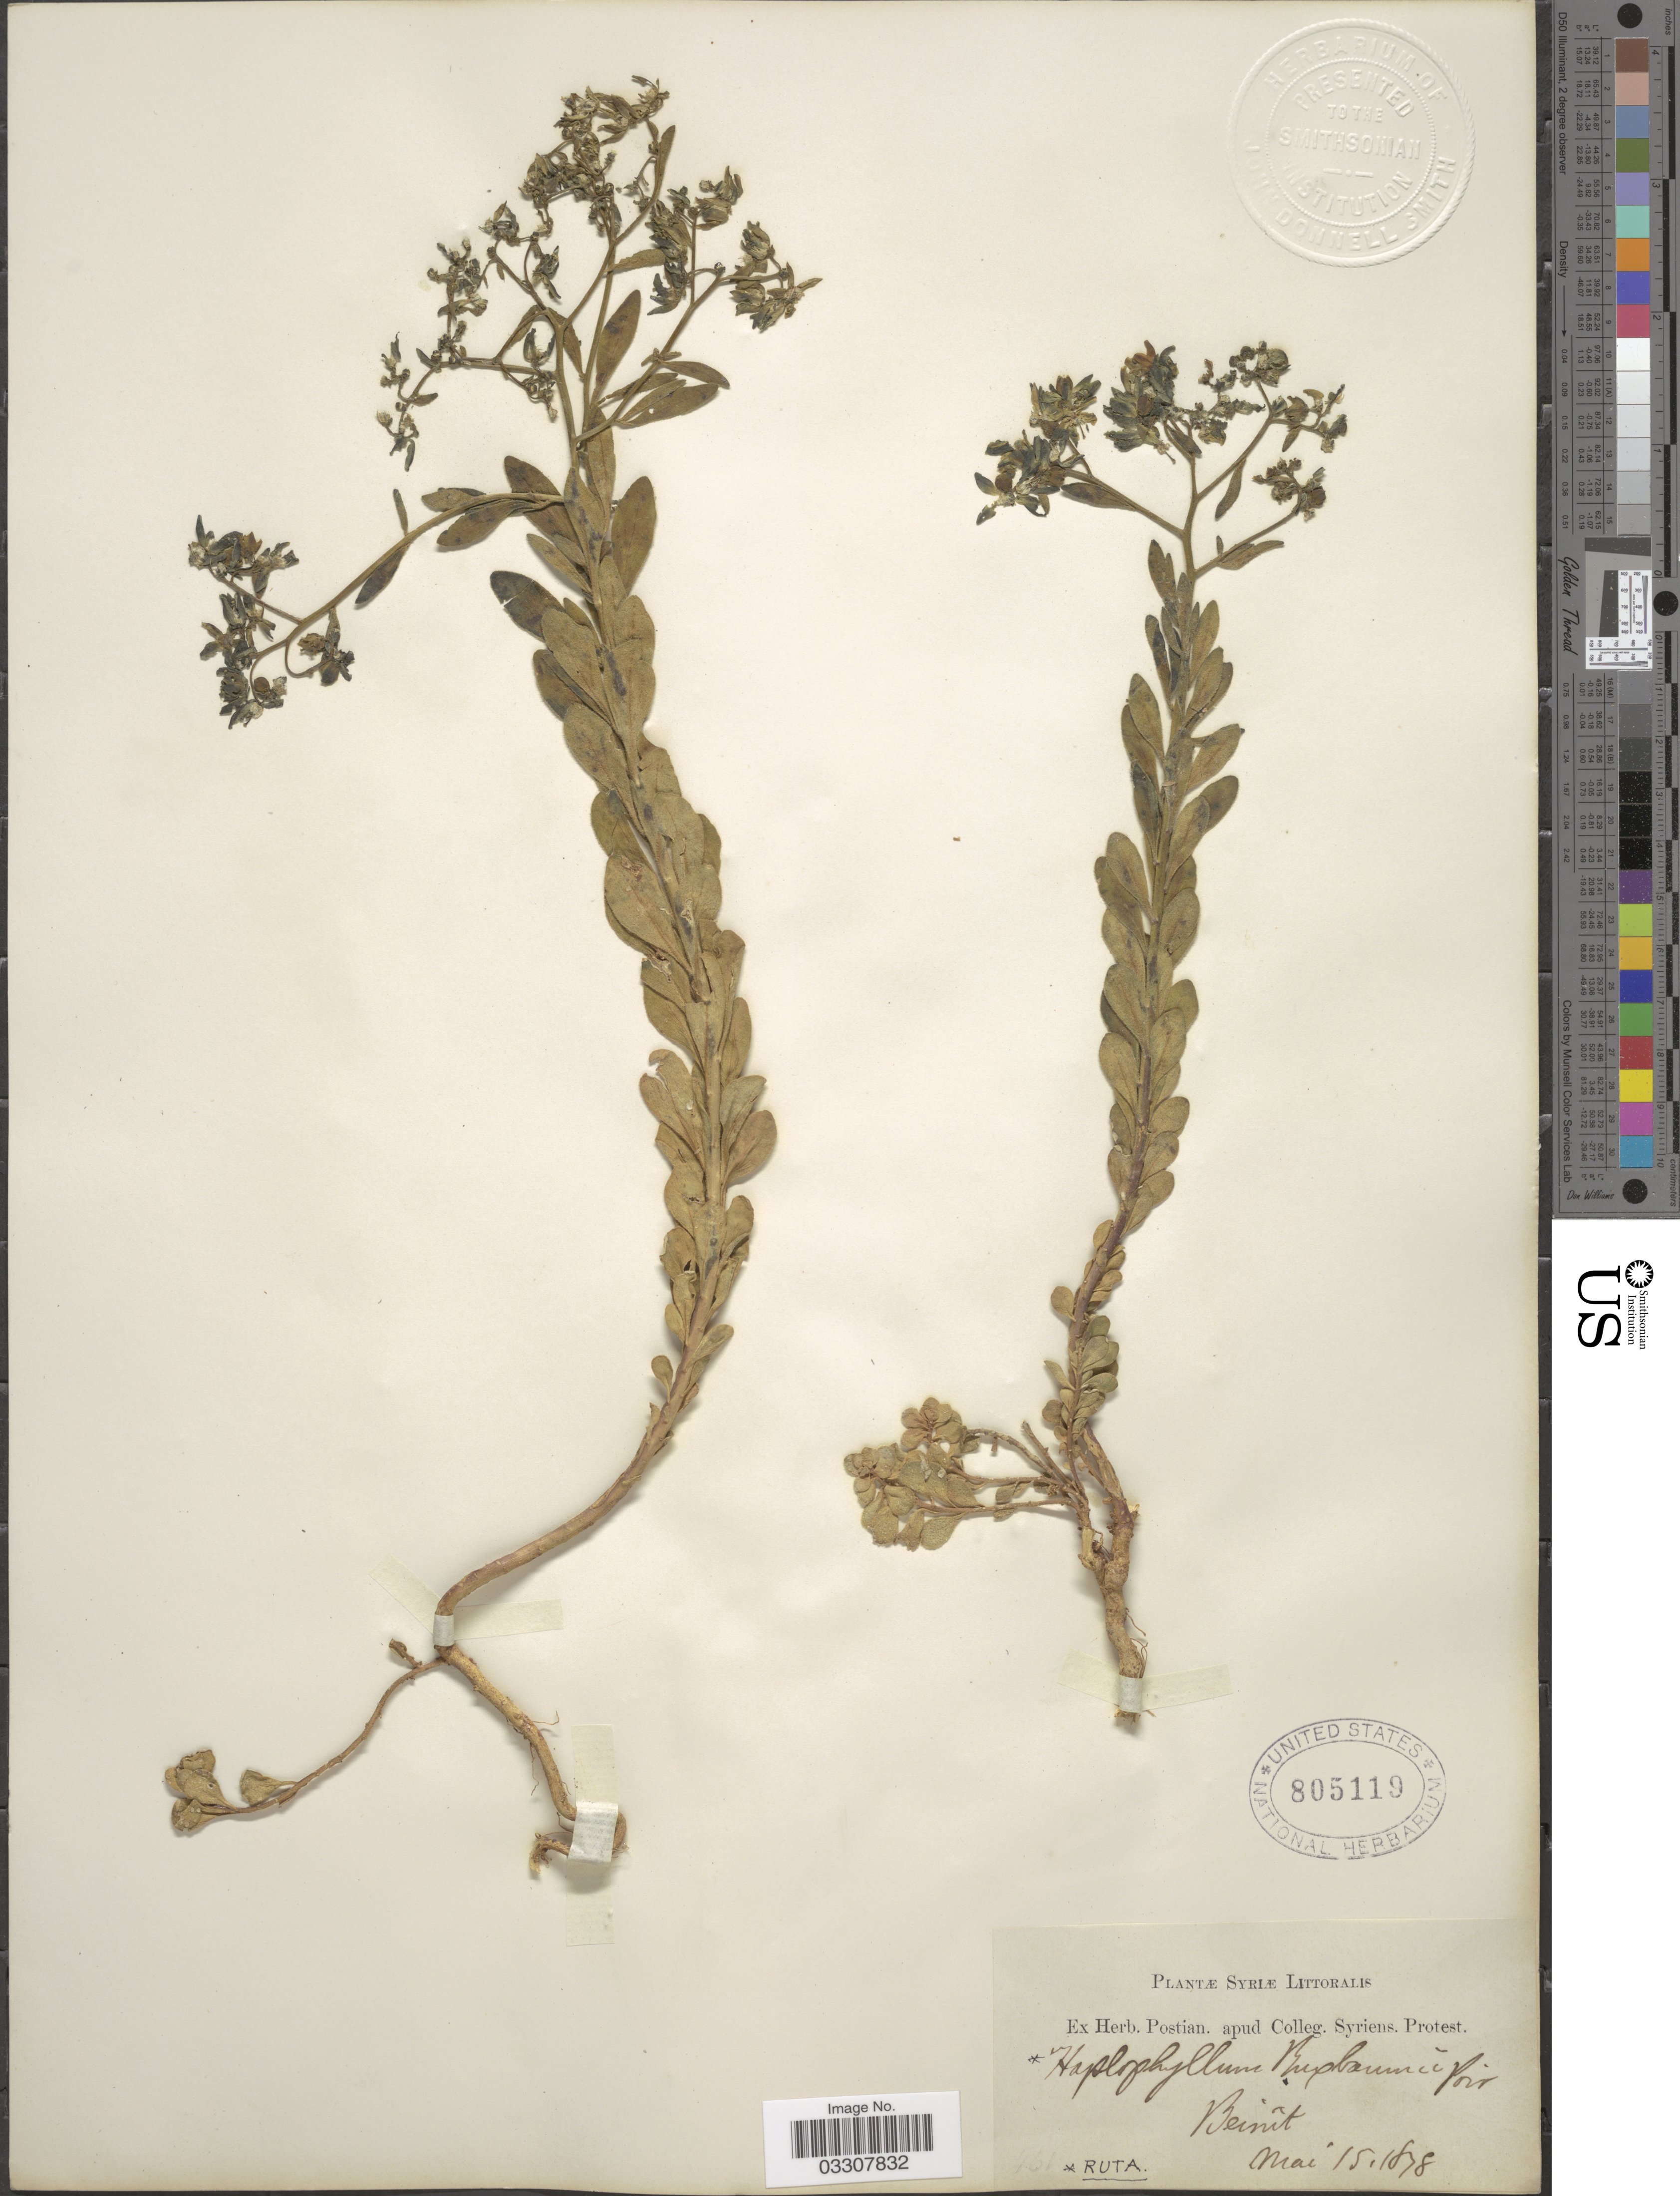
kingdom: Plantae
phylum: Tracheophyta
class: Magnoliopsida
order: Sapindales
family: Rutaceae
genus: Haplophyllum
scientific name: Haplophyllum buxbaumii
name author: (Poir.) G. Don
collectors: ex herb. Postian. apud Colleg. Syriens. Protest. USE "Fannie P. A. Shepard" (10308853) AS PRIMARY COLLECTOR INSTEAD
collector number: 761*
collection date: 1878-05-15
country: Lebanon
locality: Syriæ Littoralis. Beirut.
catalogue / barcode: US 805119